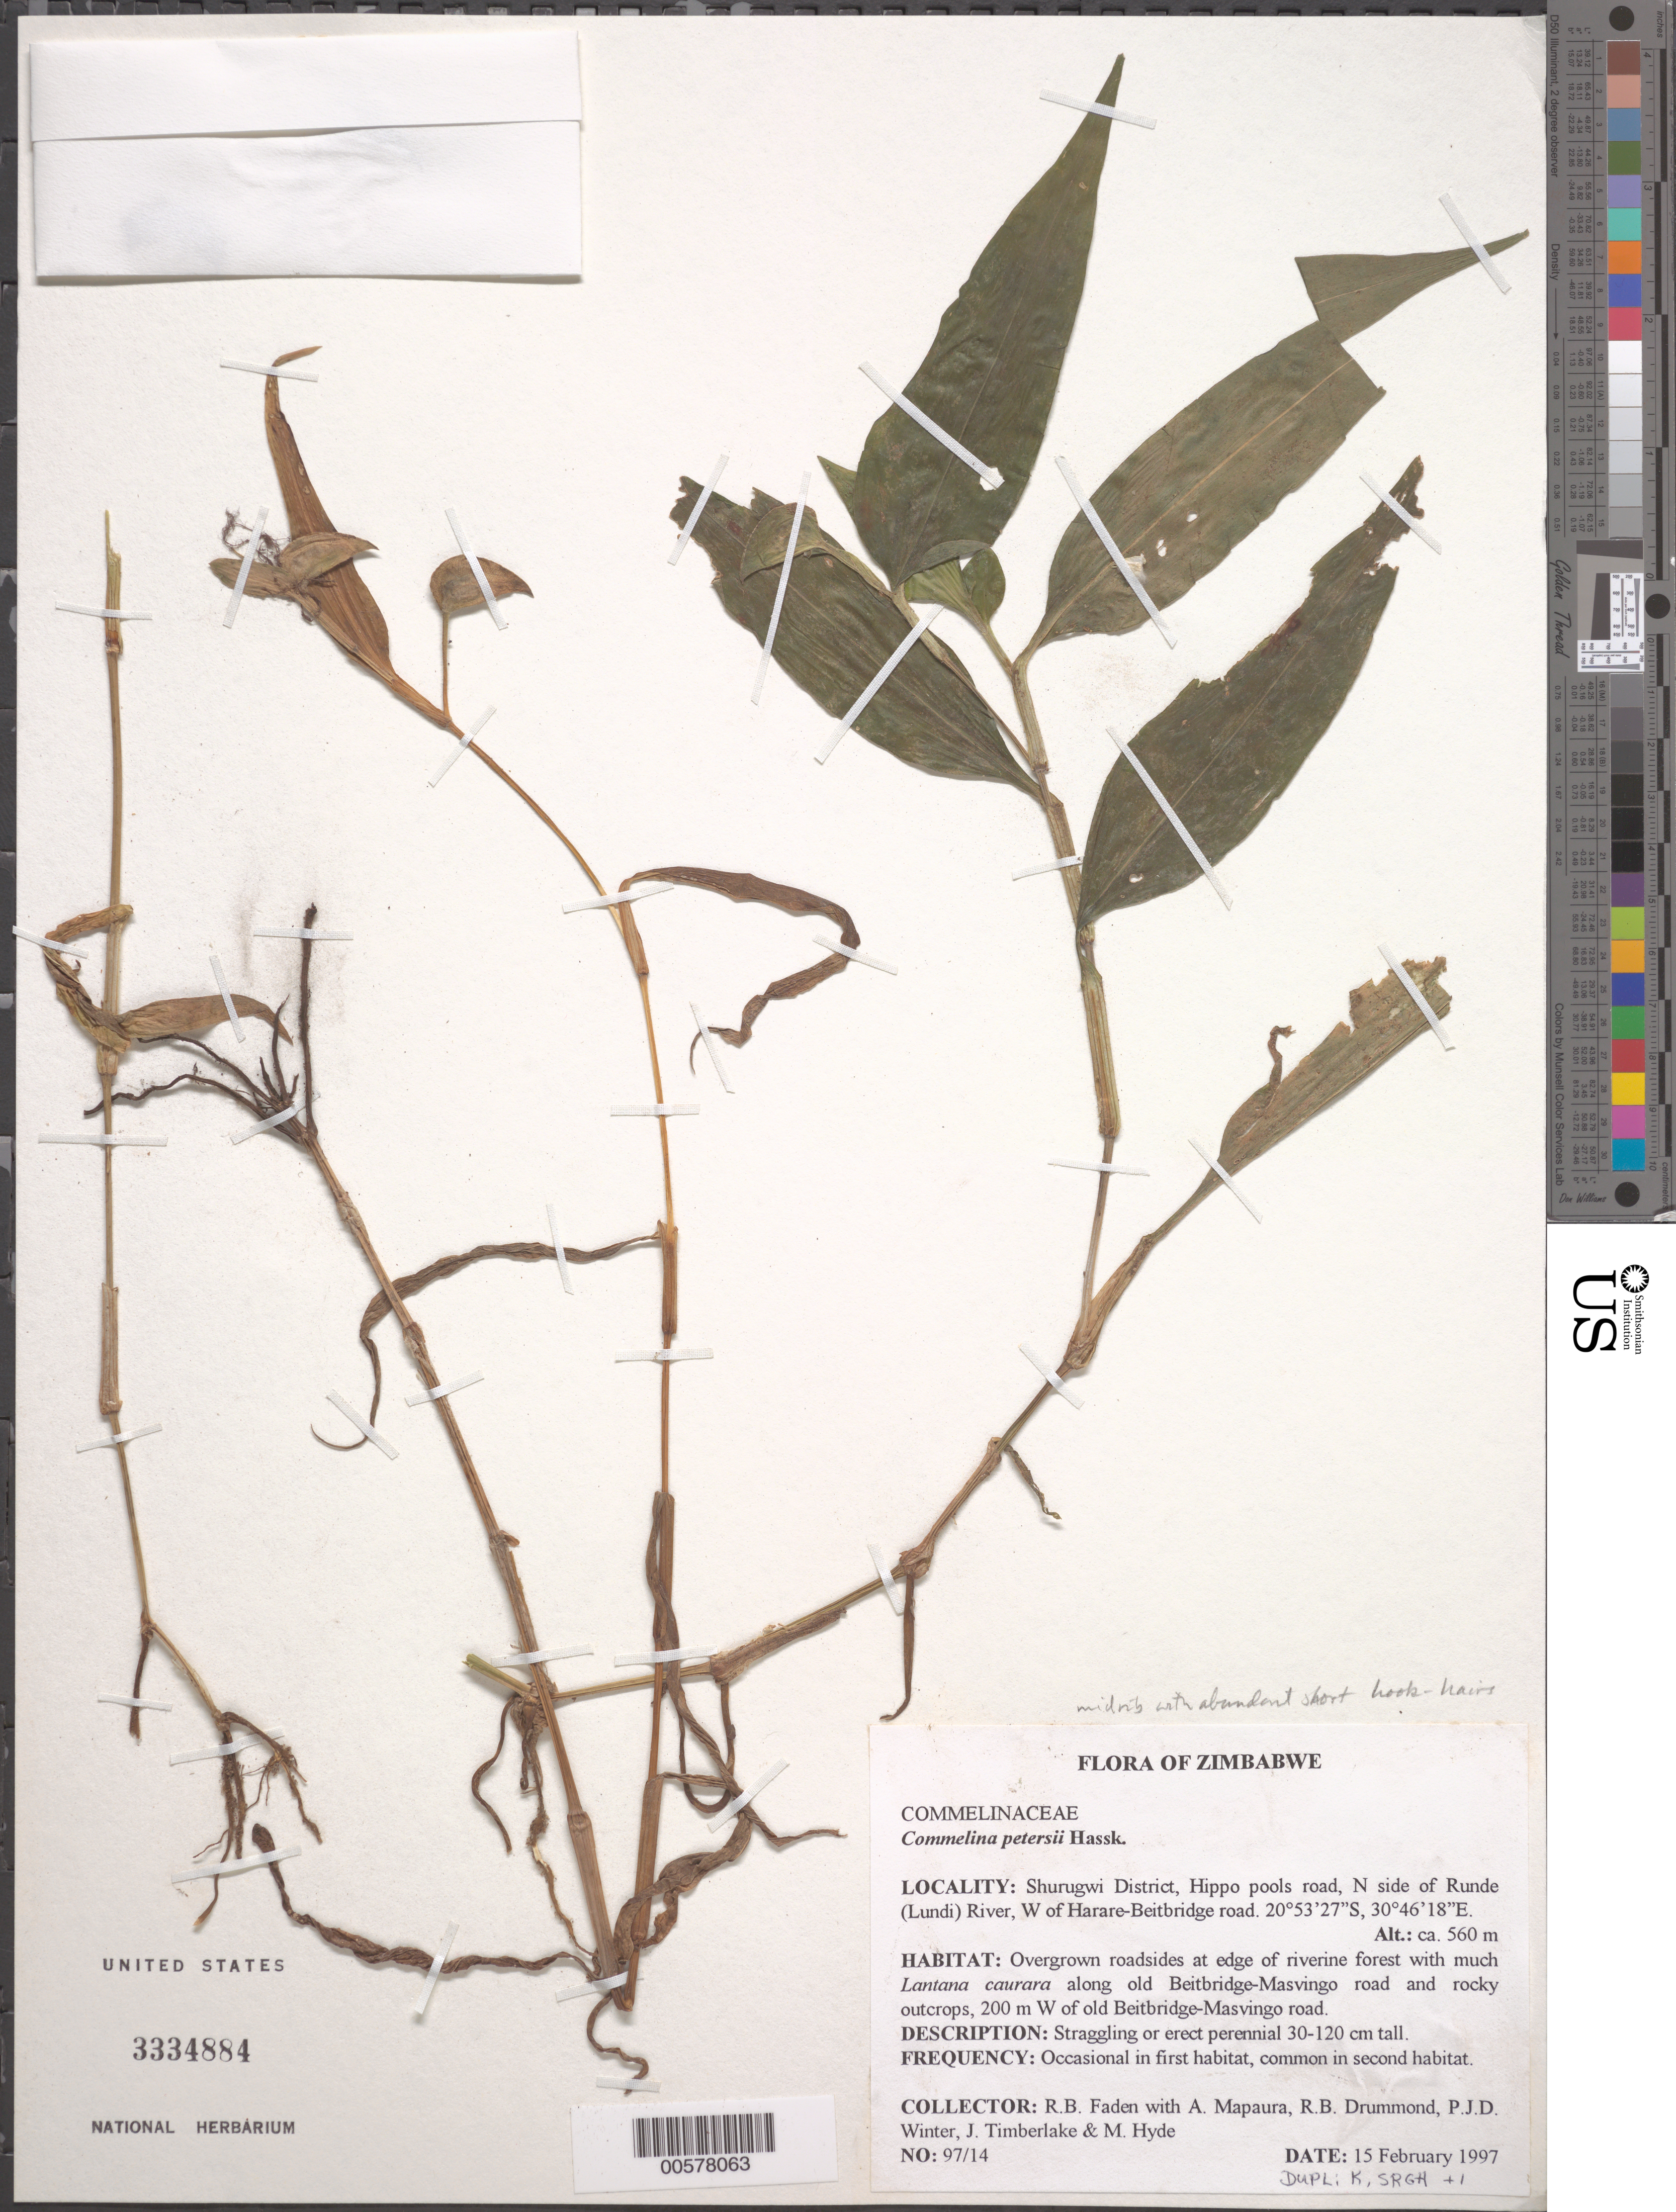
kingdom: Plantae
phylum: Tracheophyta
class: Liliopsida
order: Commelinales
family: Commelinaceae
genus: Commelina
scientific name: Commelina petersii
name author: Hassk.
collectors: R. B. Faden, R. Drummond, A. Mapaura, M. Hyde, P. Winter & J. Timberlake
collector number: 97/14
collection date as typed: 15 Feb 1997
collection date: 1997-02-15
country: Zimbabwe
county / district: Shurugwi Dist.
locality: N of runde(lundi)river, w of harare-beitbridge road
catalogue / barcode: US 3334884